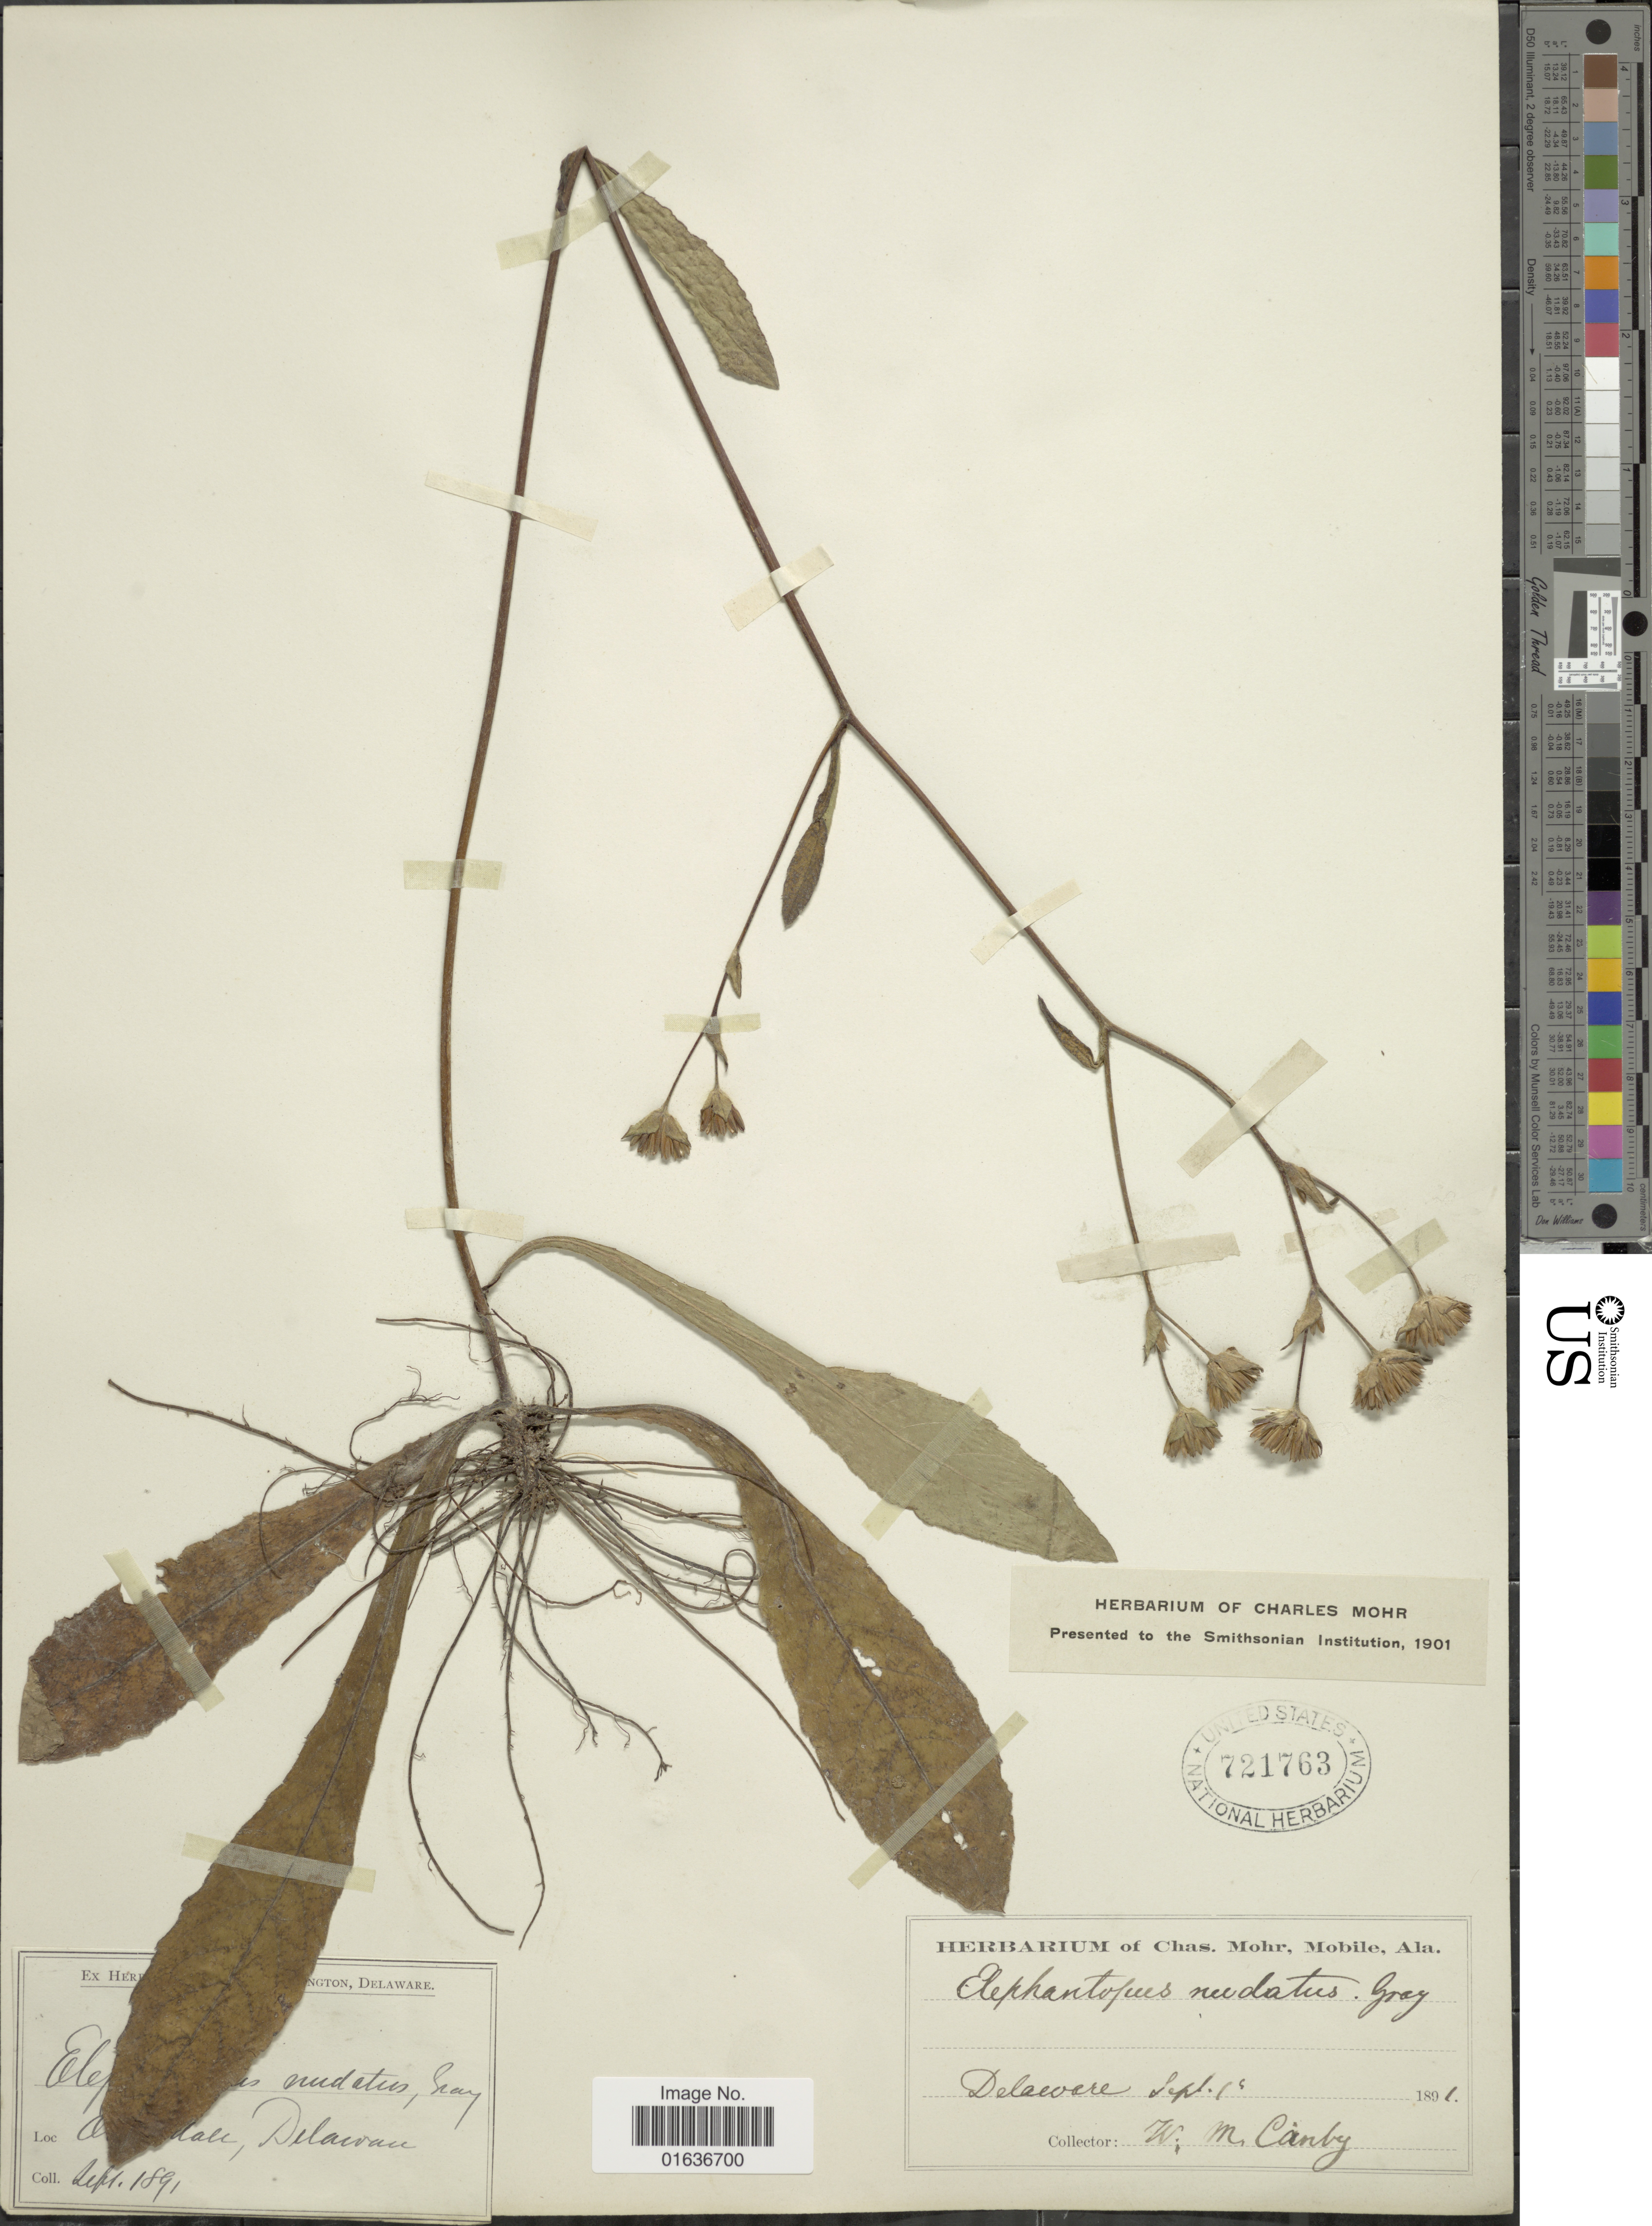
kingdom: Plantae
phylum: Tracheophyta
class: Magnoliopsida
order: Asterales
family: Asteraceae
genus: Elephantopus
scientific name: Elephantopus nudatus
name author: A. Gray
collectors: W. M. Canby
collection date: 1891-09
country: United States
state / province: Delaware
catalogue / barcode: US 721763